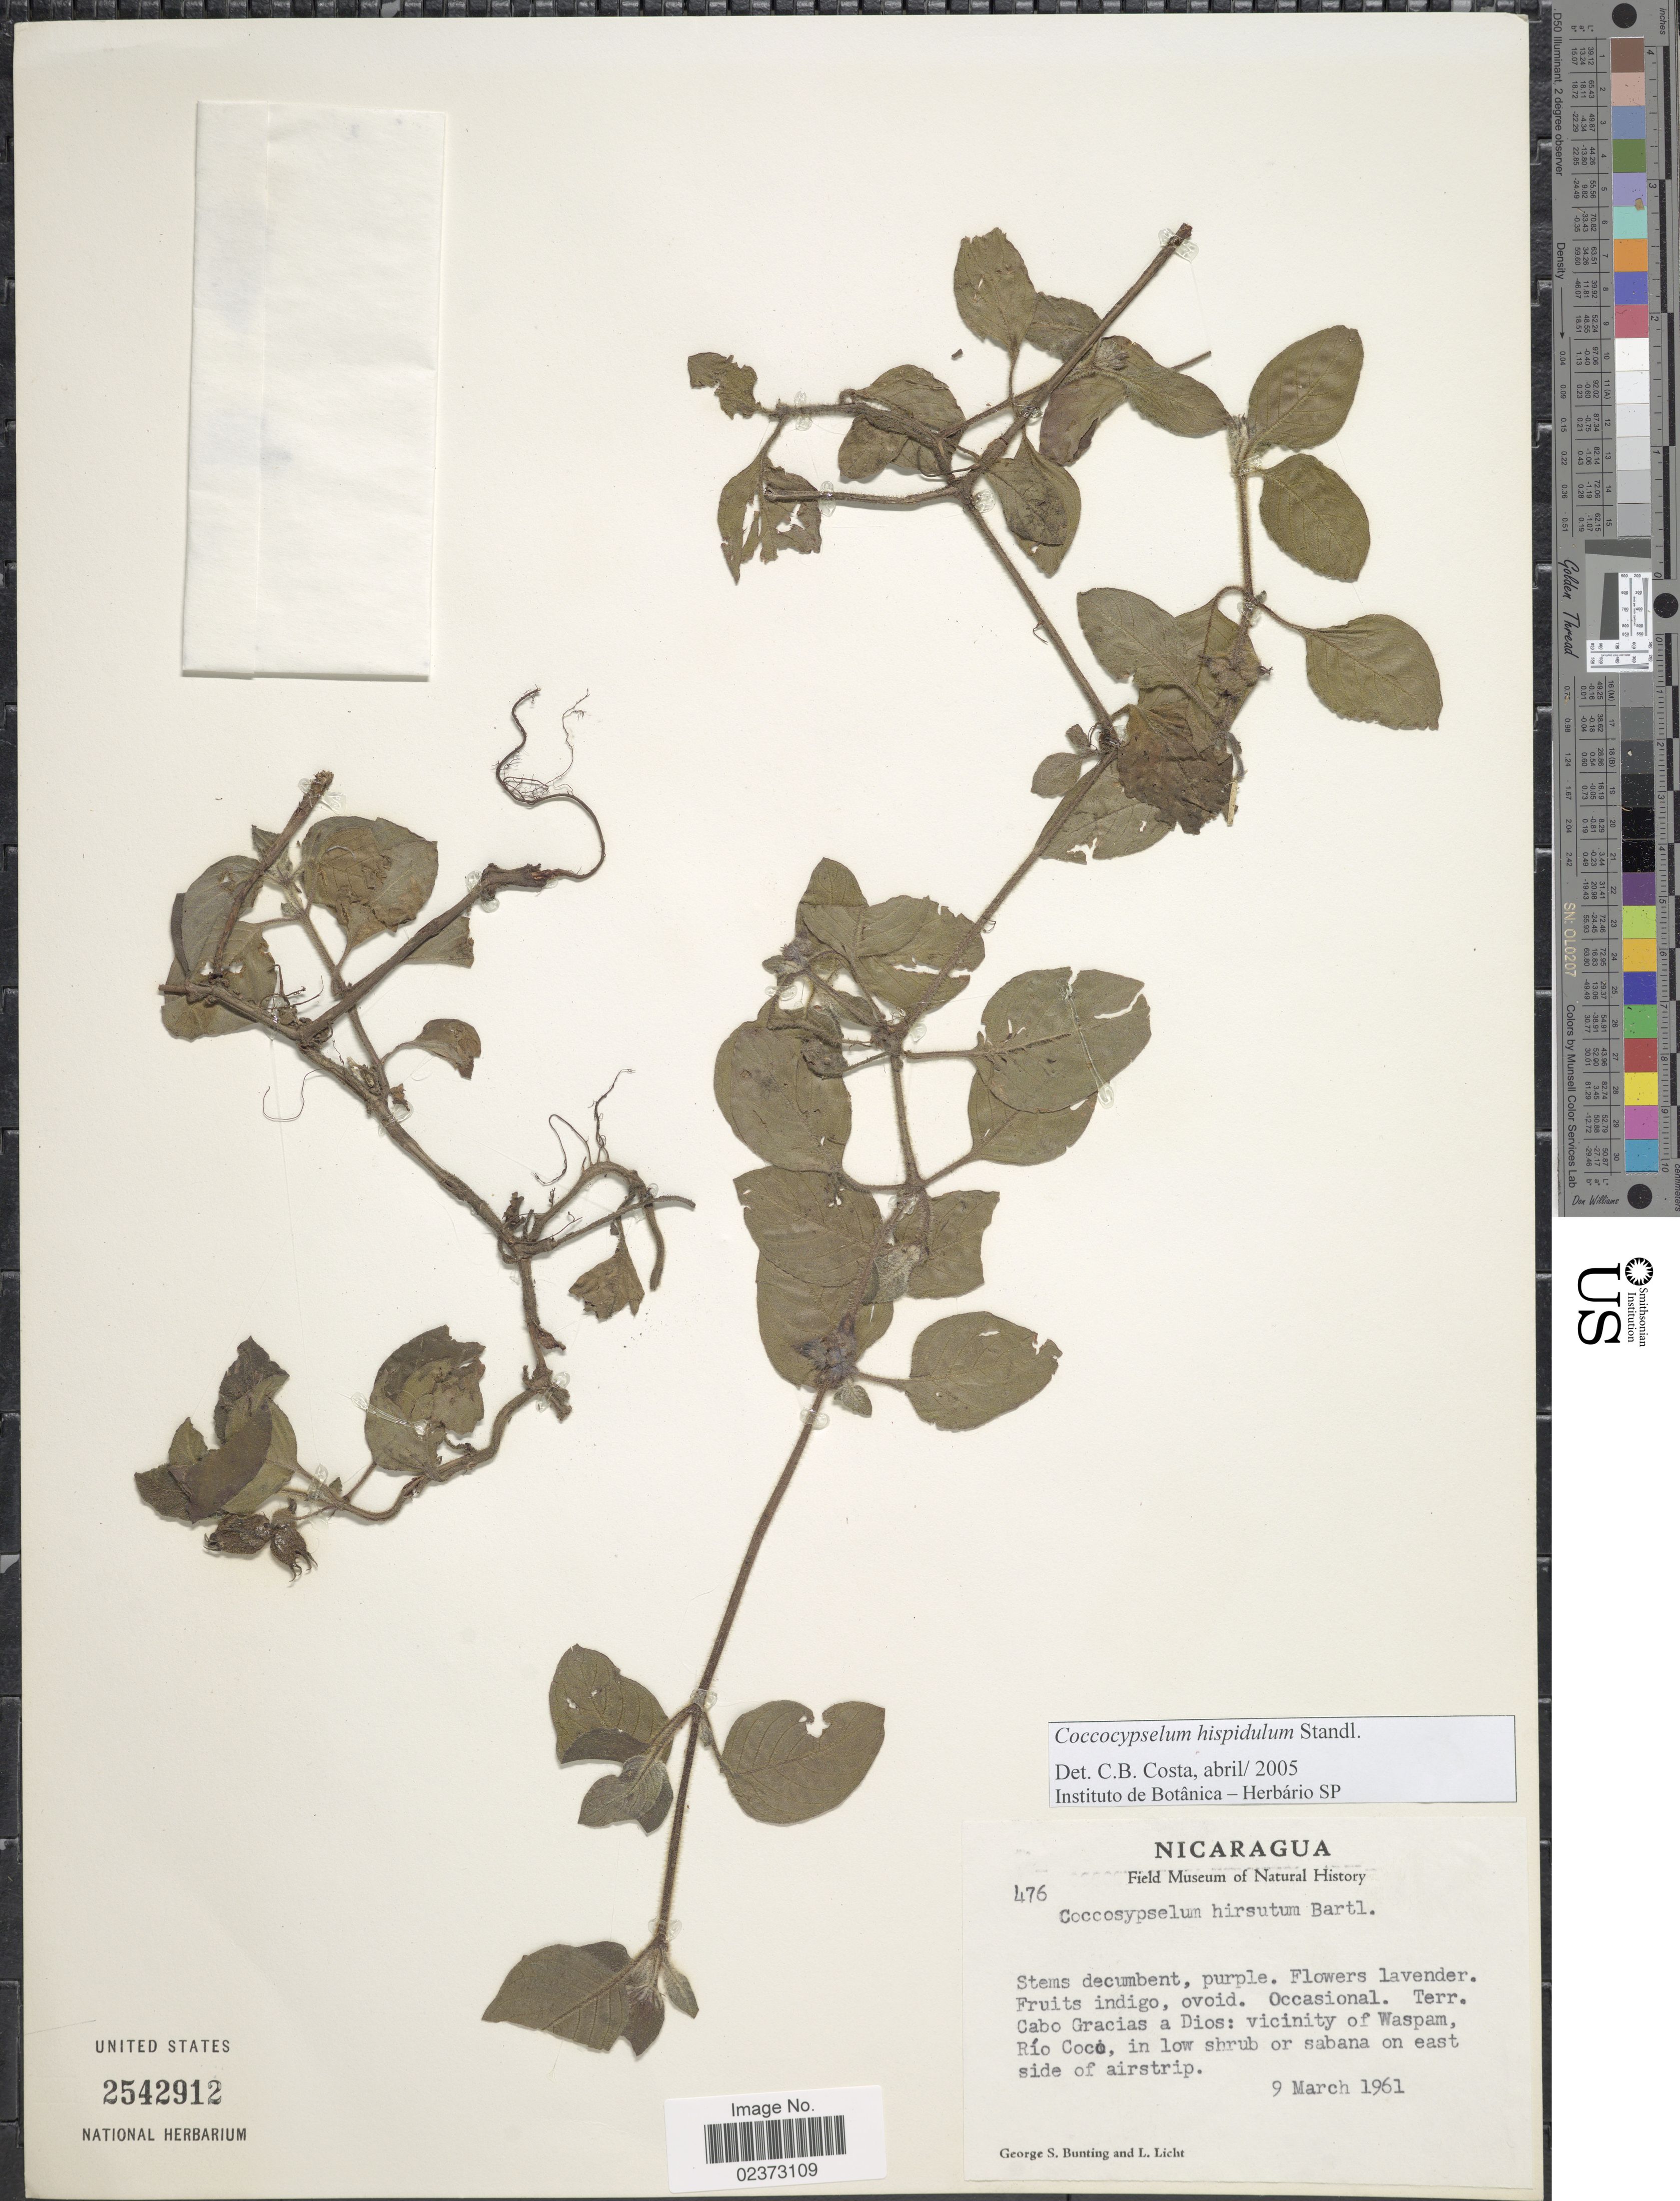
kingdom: Plantae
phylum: Tracheophyta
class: Magnoliopsida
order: Gentianales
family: Rubiaceae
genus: Coccocypselum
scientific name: Coccocypselum hispidulum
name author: (Standl.) Standl.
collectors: G. S. Bunting & L. Licht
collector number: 476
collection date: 1961-03-09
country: Nicaragua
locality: Terr. Cabo Gracias a Dios: vicinity of Waspam, Rio Coco, on east side of airstrip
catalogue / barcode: US 2542912